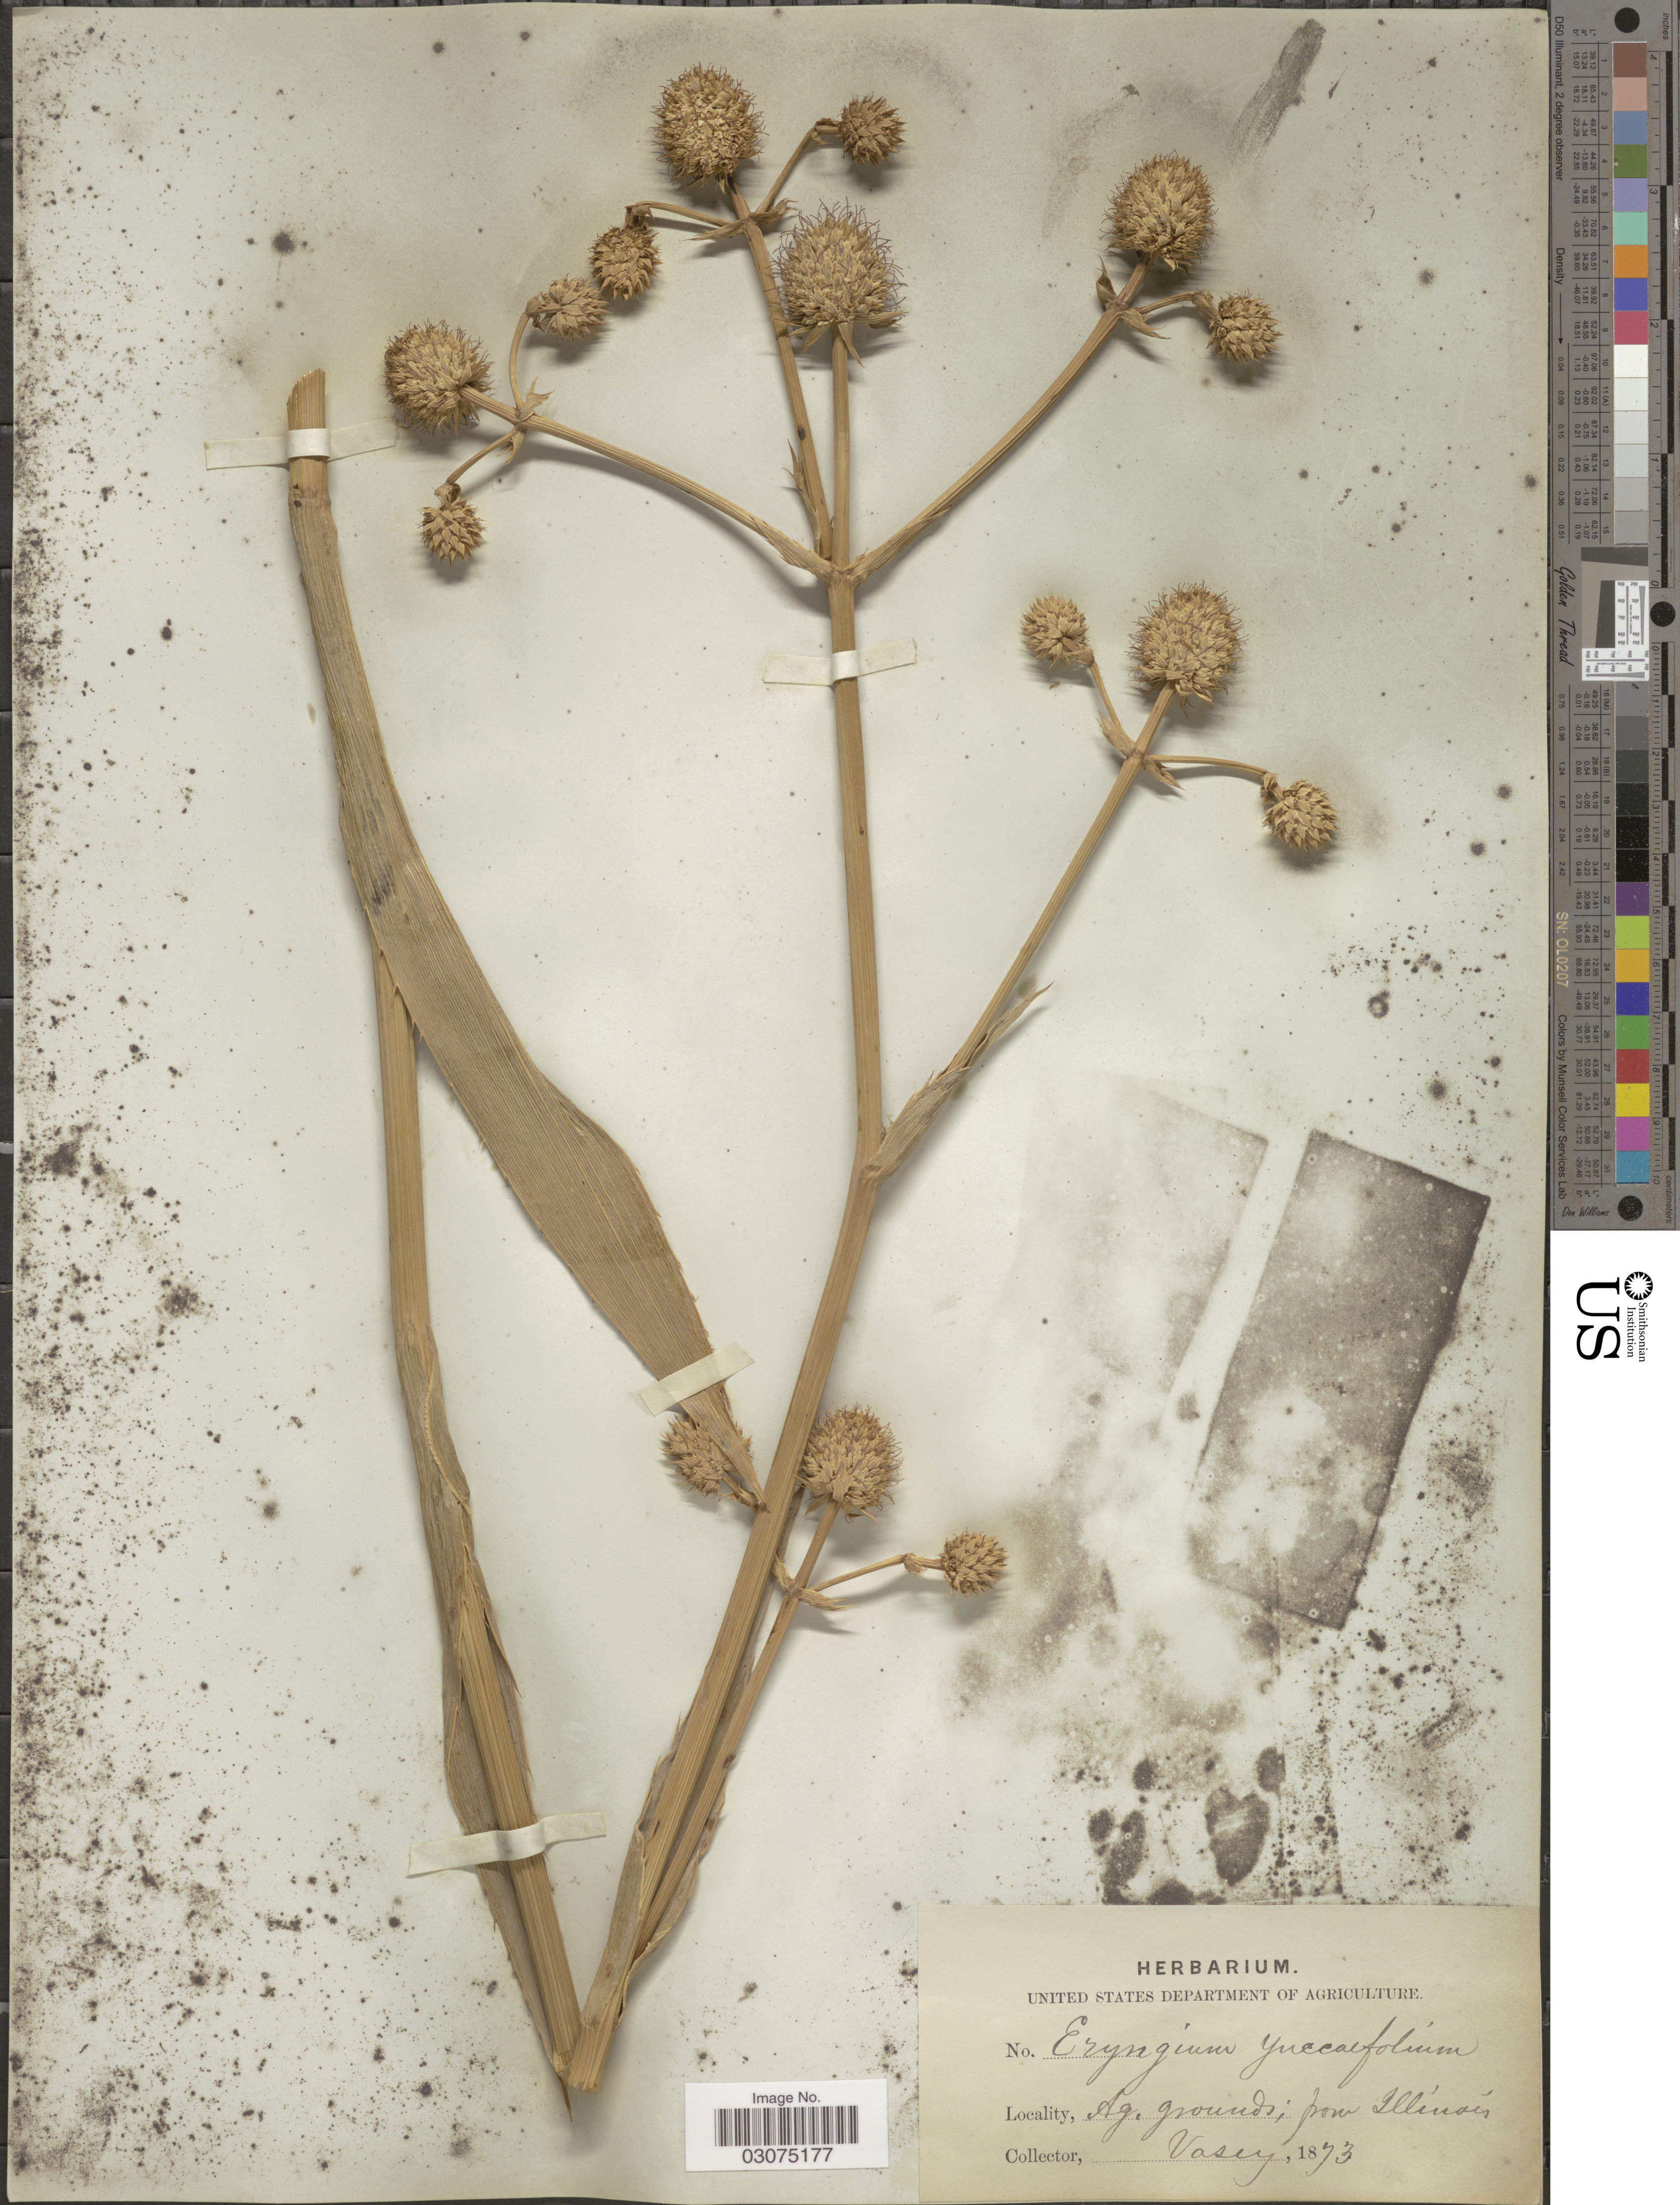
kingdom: Plantae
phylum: Tracheophyta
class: Magnoliopsida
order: Apiales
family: Apiaceae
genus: Eryngium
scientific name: Eryngium yuccifolium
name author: Michx.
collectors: Vasey, --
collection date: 1873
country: United States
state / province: Illinois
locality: Ag. grounds.